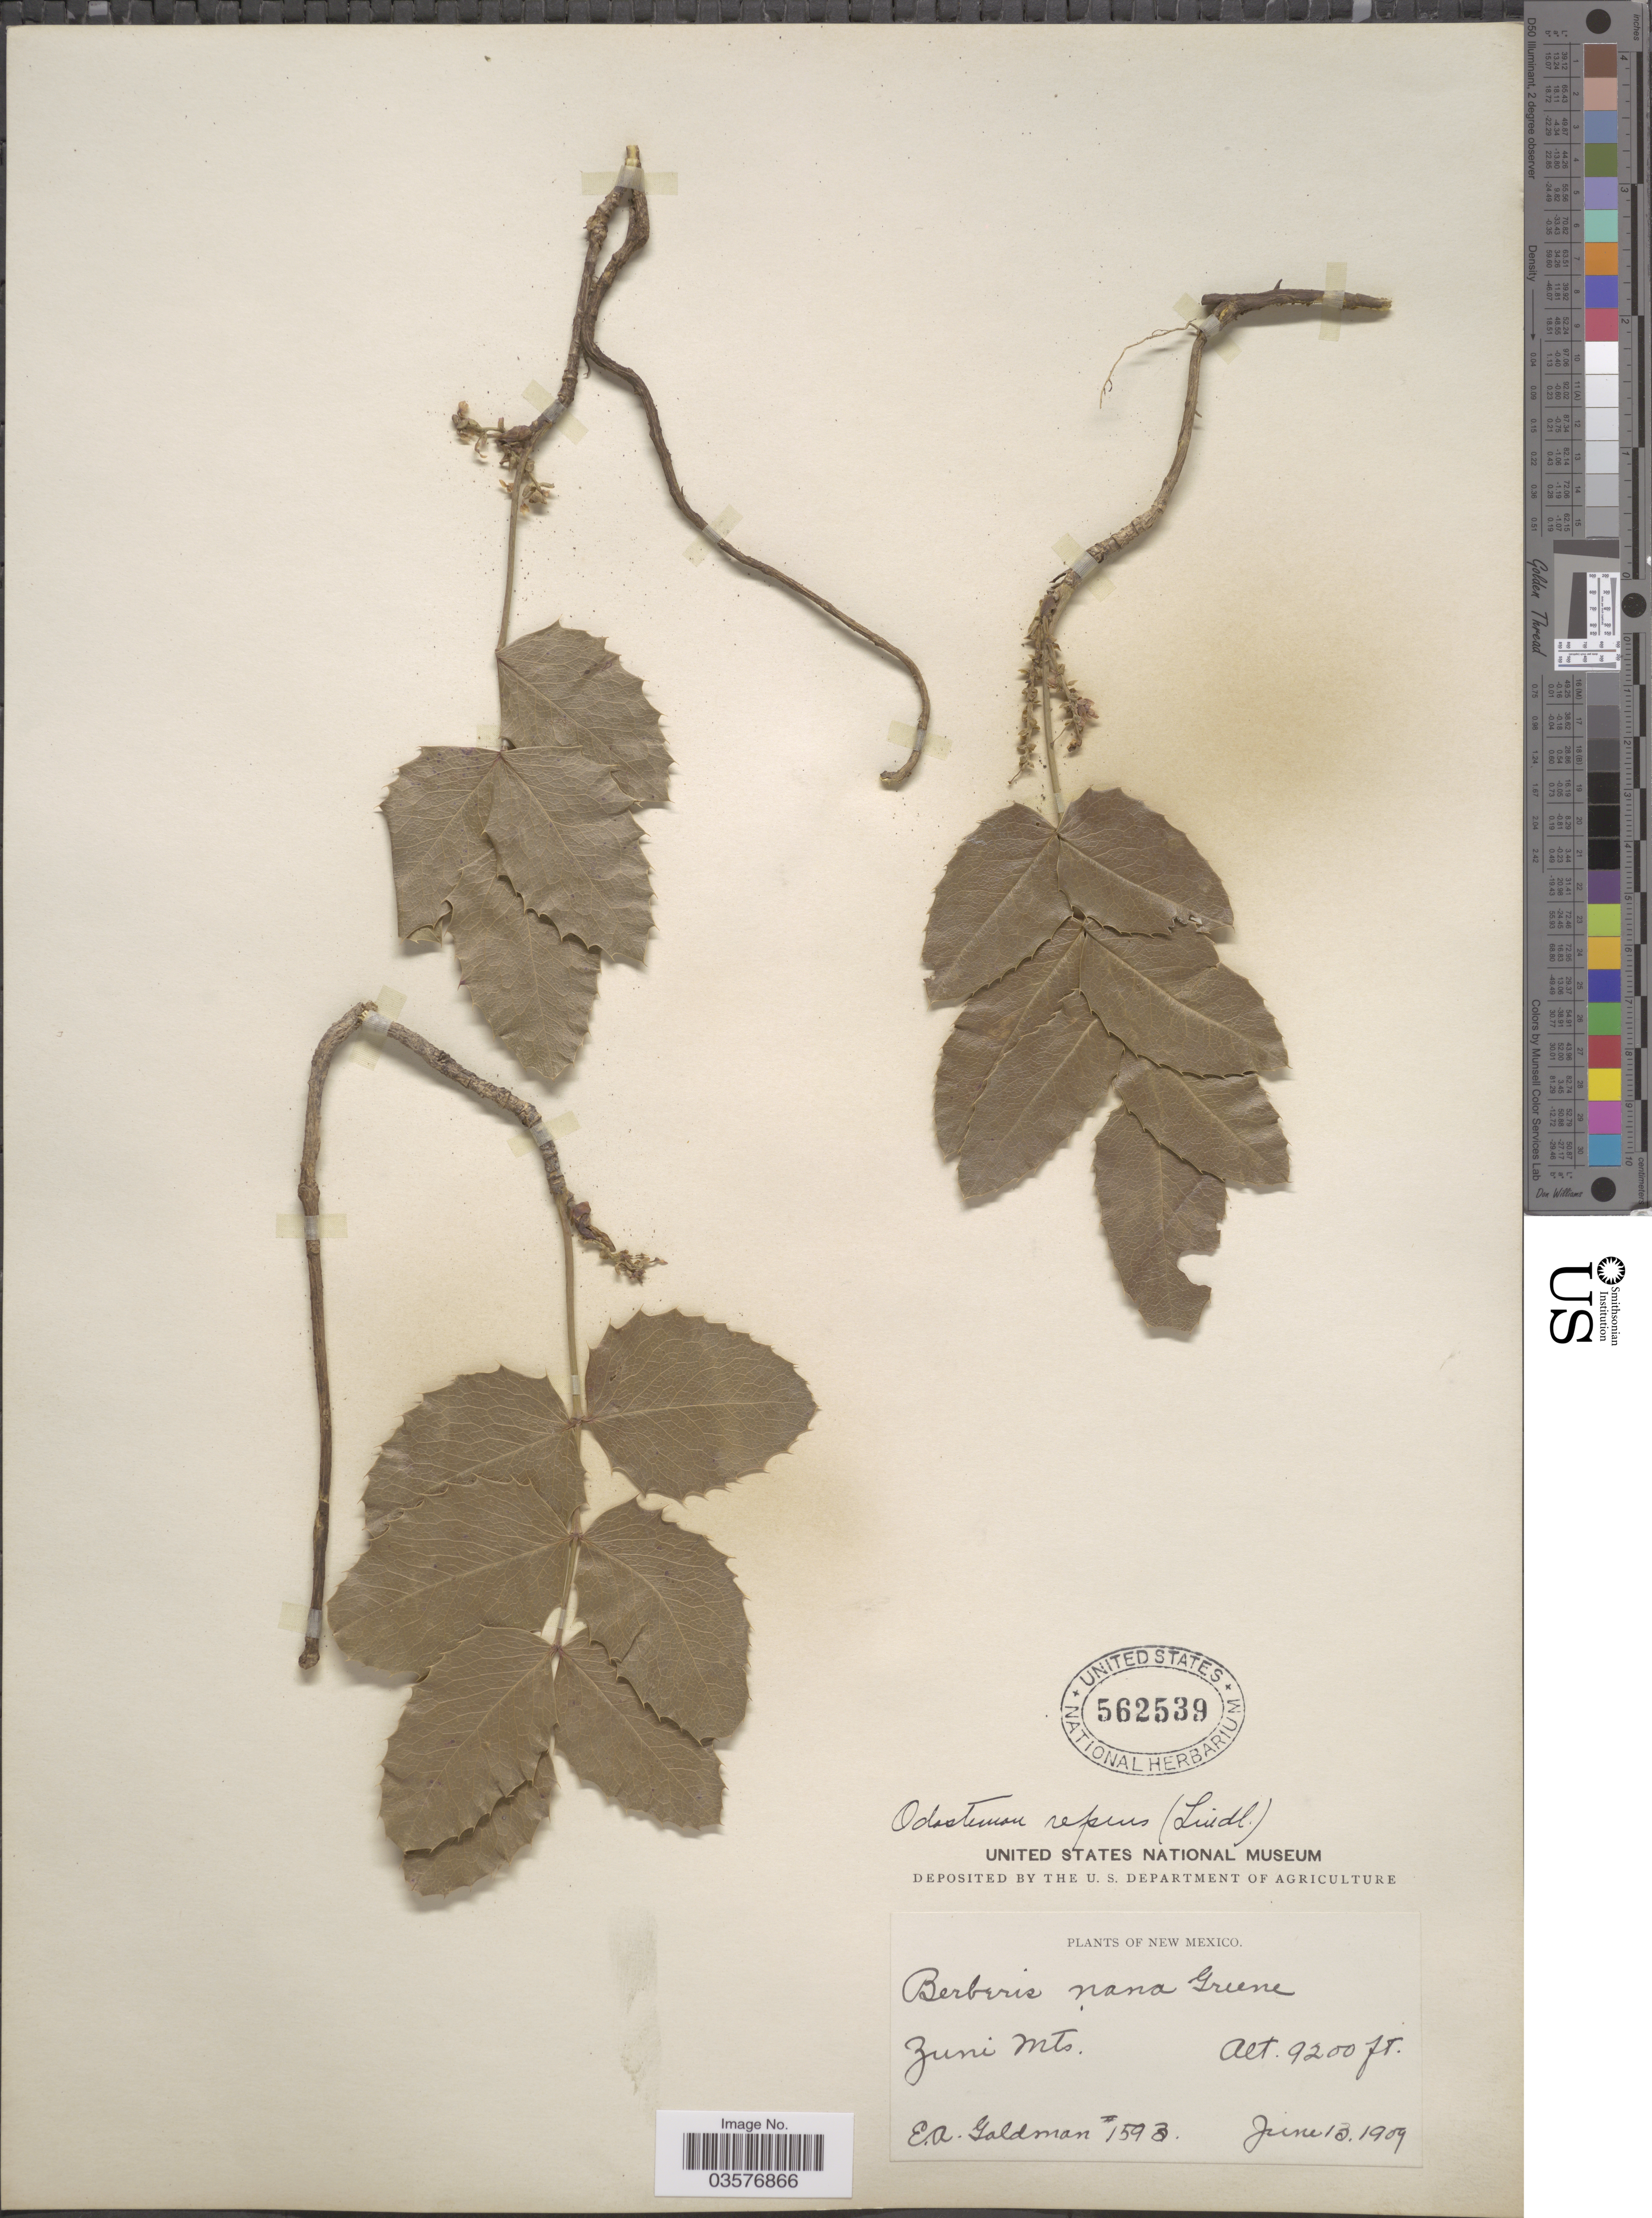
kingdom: Plantae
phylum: Tracheophyta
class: Magnoliopsida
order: Ranunculales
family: Berberidaceae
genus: Mahonia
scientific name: Mahonia repens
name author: (Lindl.) G. Don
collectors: E. A. Goldman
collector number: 1593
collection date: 1909-06-13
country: United States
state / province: New Mexico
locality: Zuni Mts.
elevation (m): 2804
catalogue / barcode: US 562539